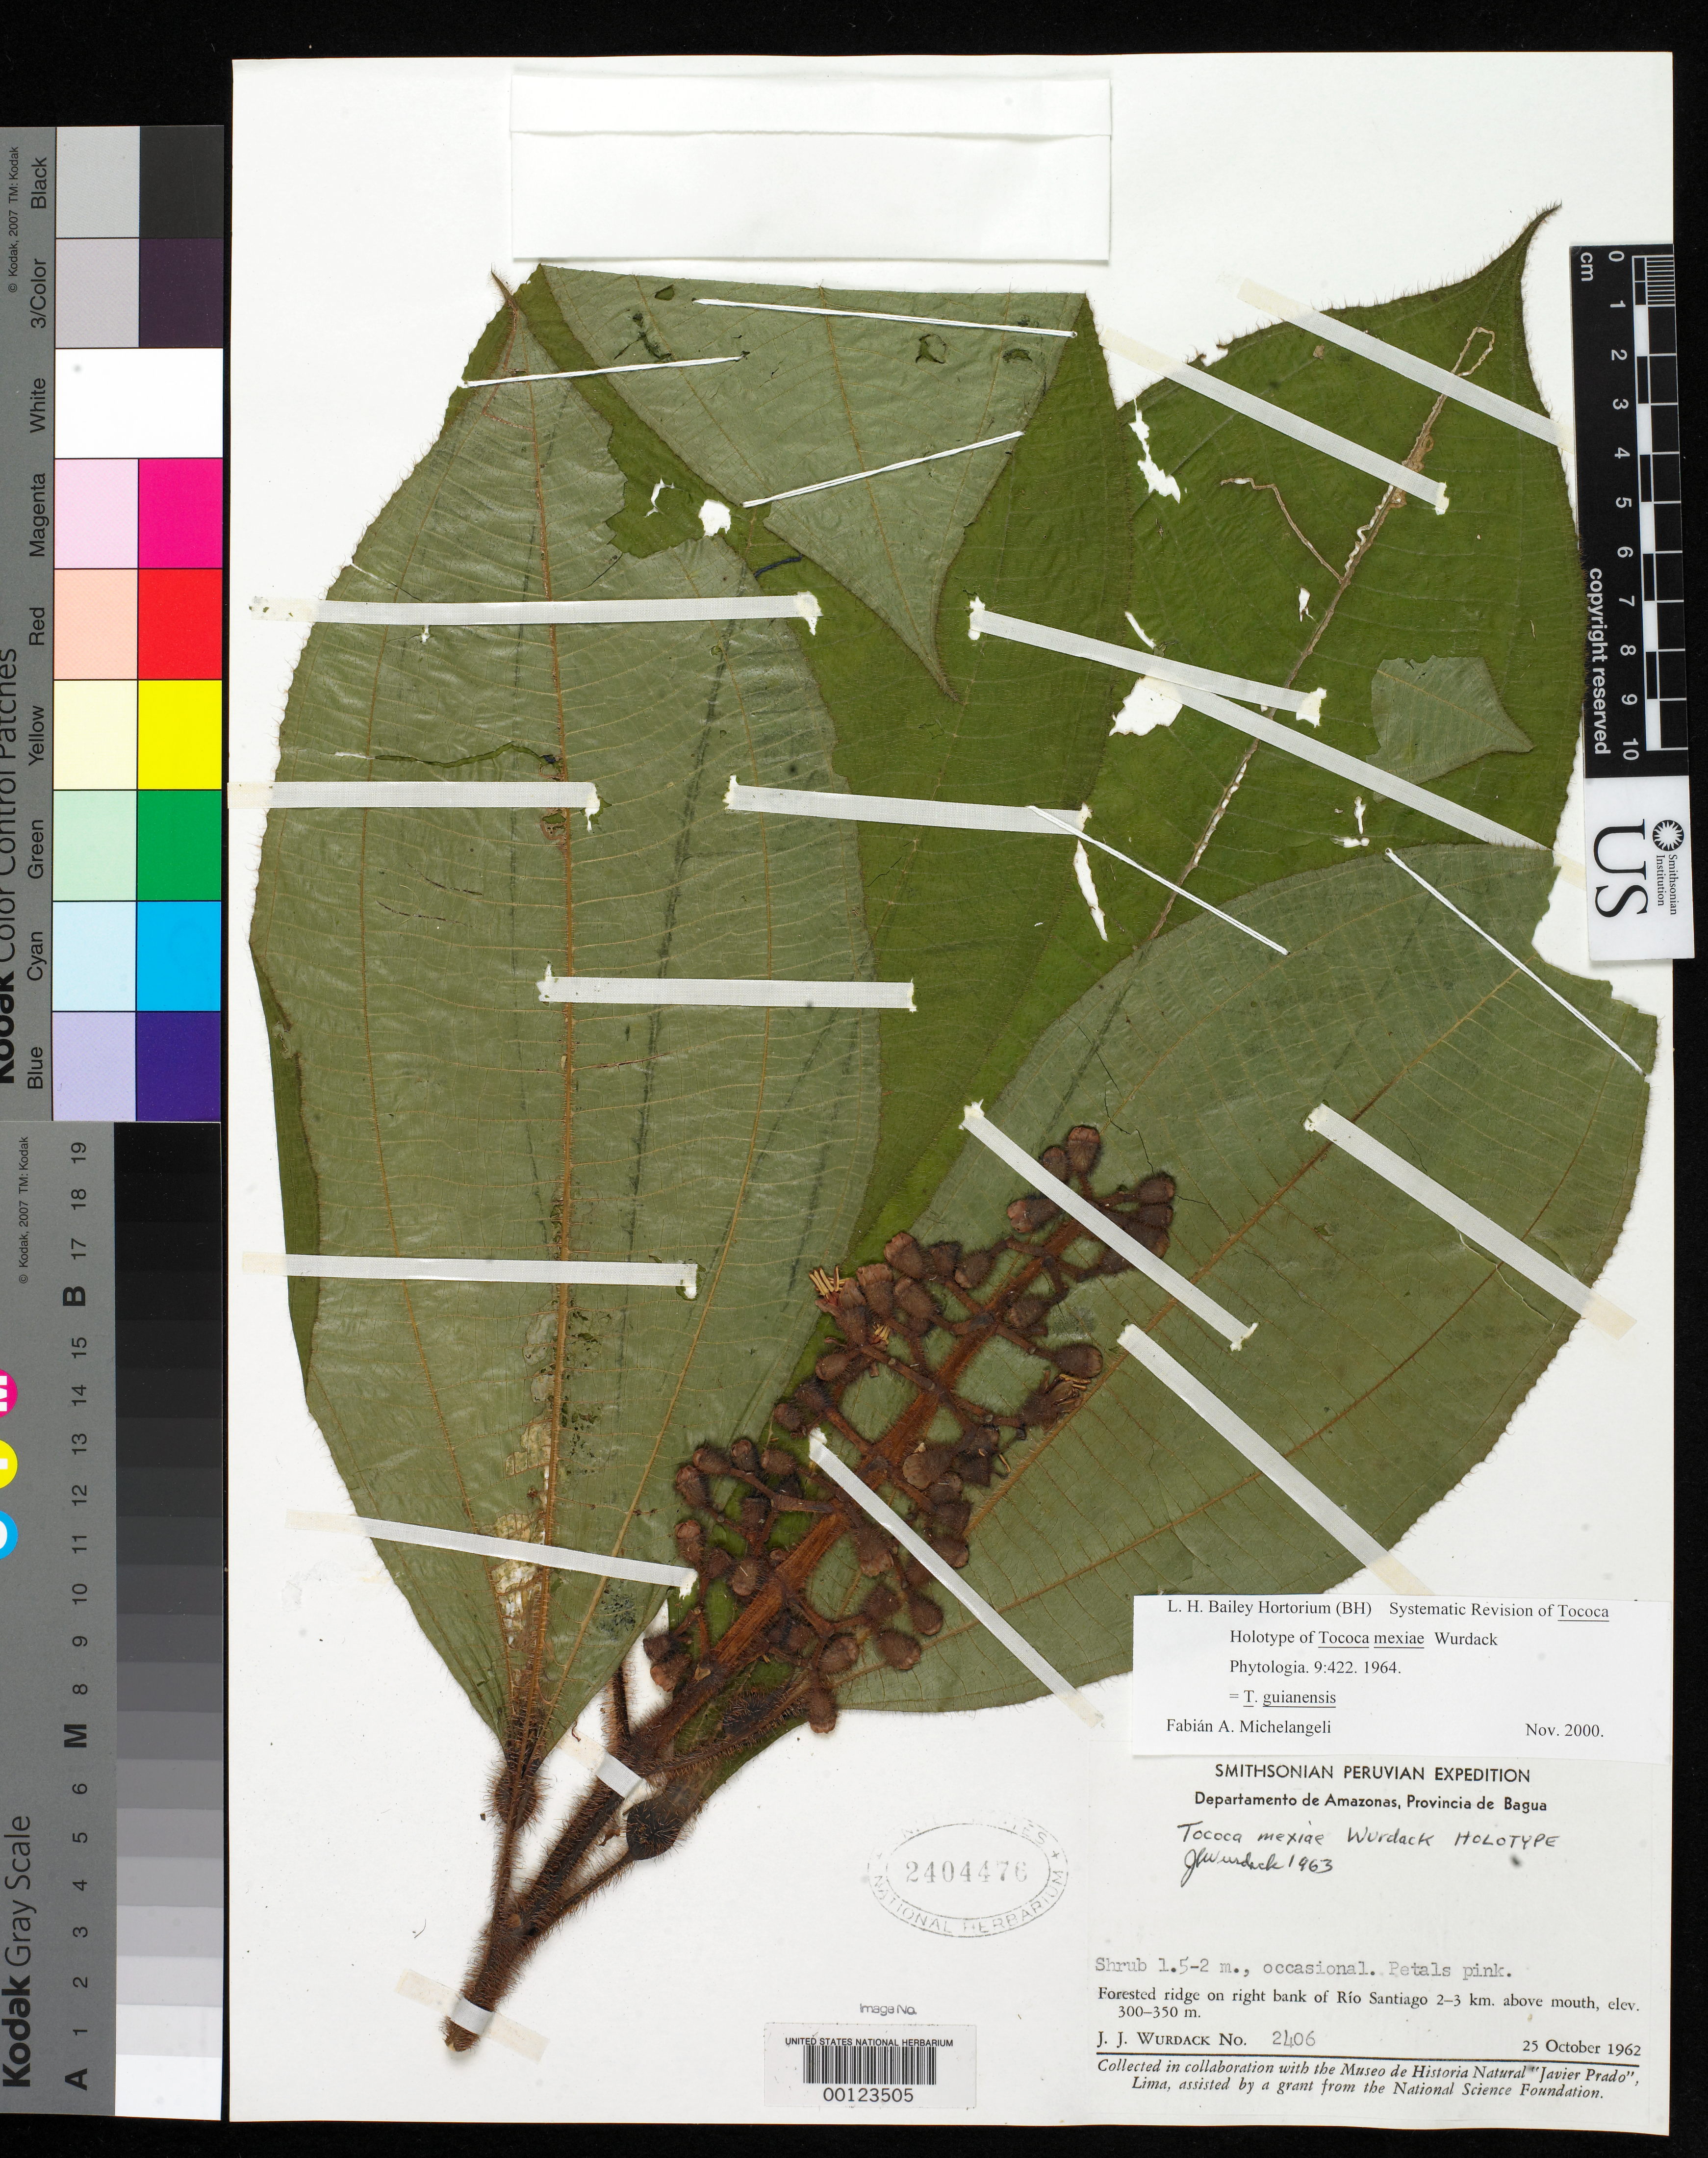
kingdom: Plantae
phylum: Tracheophyta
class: Magnoliopsida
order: Myrtales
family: Melastomataceae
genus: Tococa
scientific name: Tococa mexiae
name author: Wurdack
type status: Holotype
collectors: J. J. Wurdack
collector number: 2406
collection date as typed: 25 Oct 1962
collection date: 1962-10-25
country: Peru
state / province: Amazonas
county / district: Bagua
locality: Río Santiago, 2 - 3 km above mouth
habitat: Forested ridge.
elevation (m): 300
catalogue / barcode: US 2404476